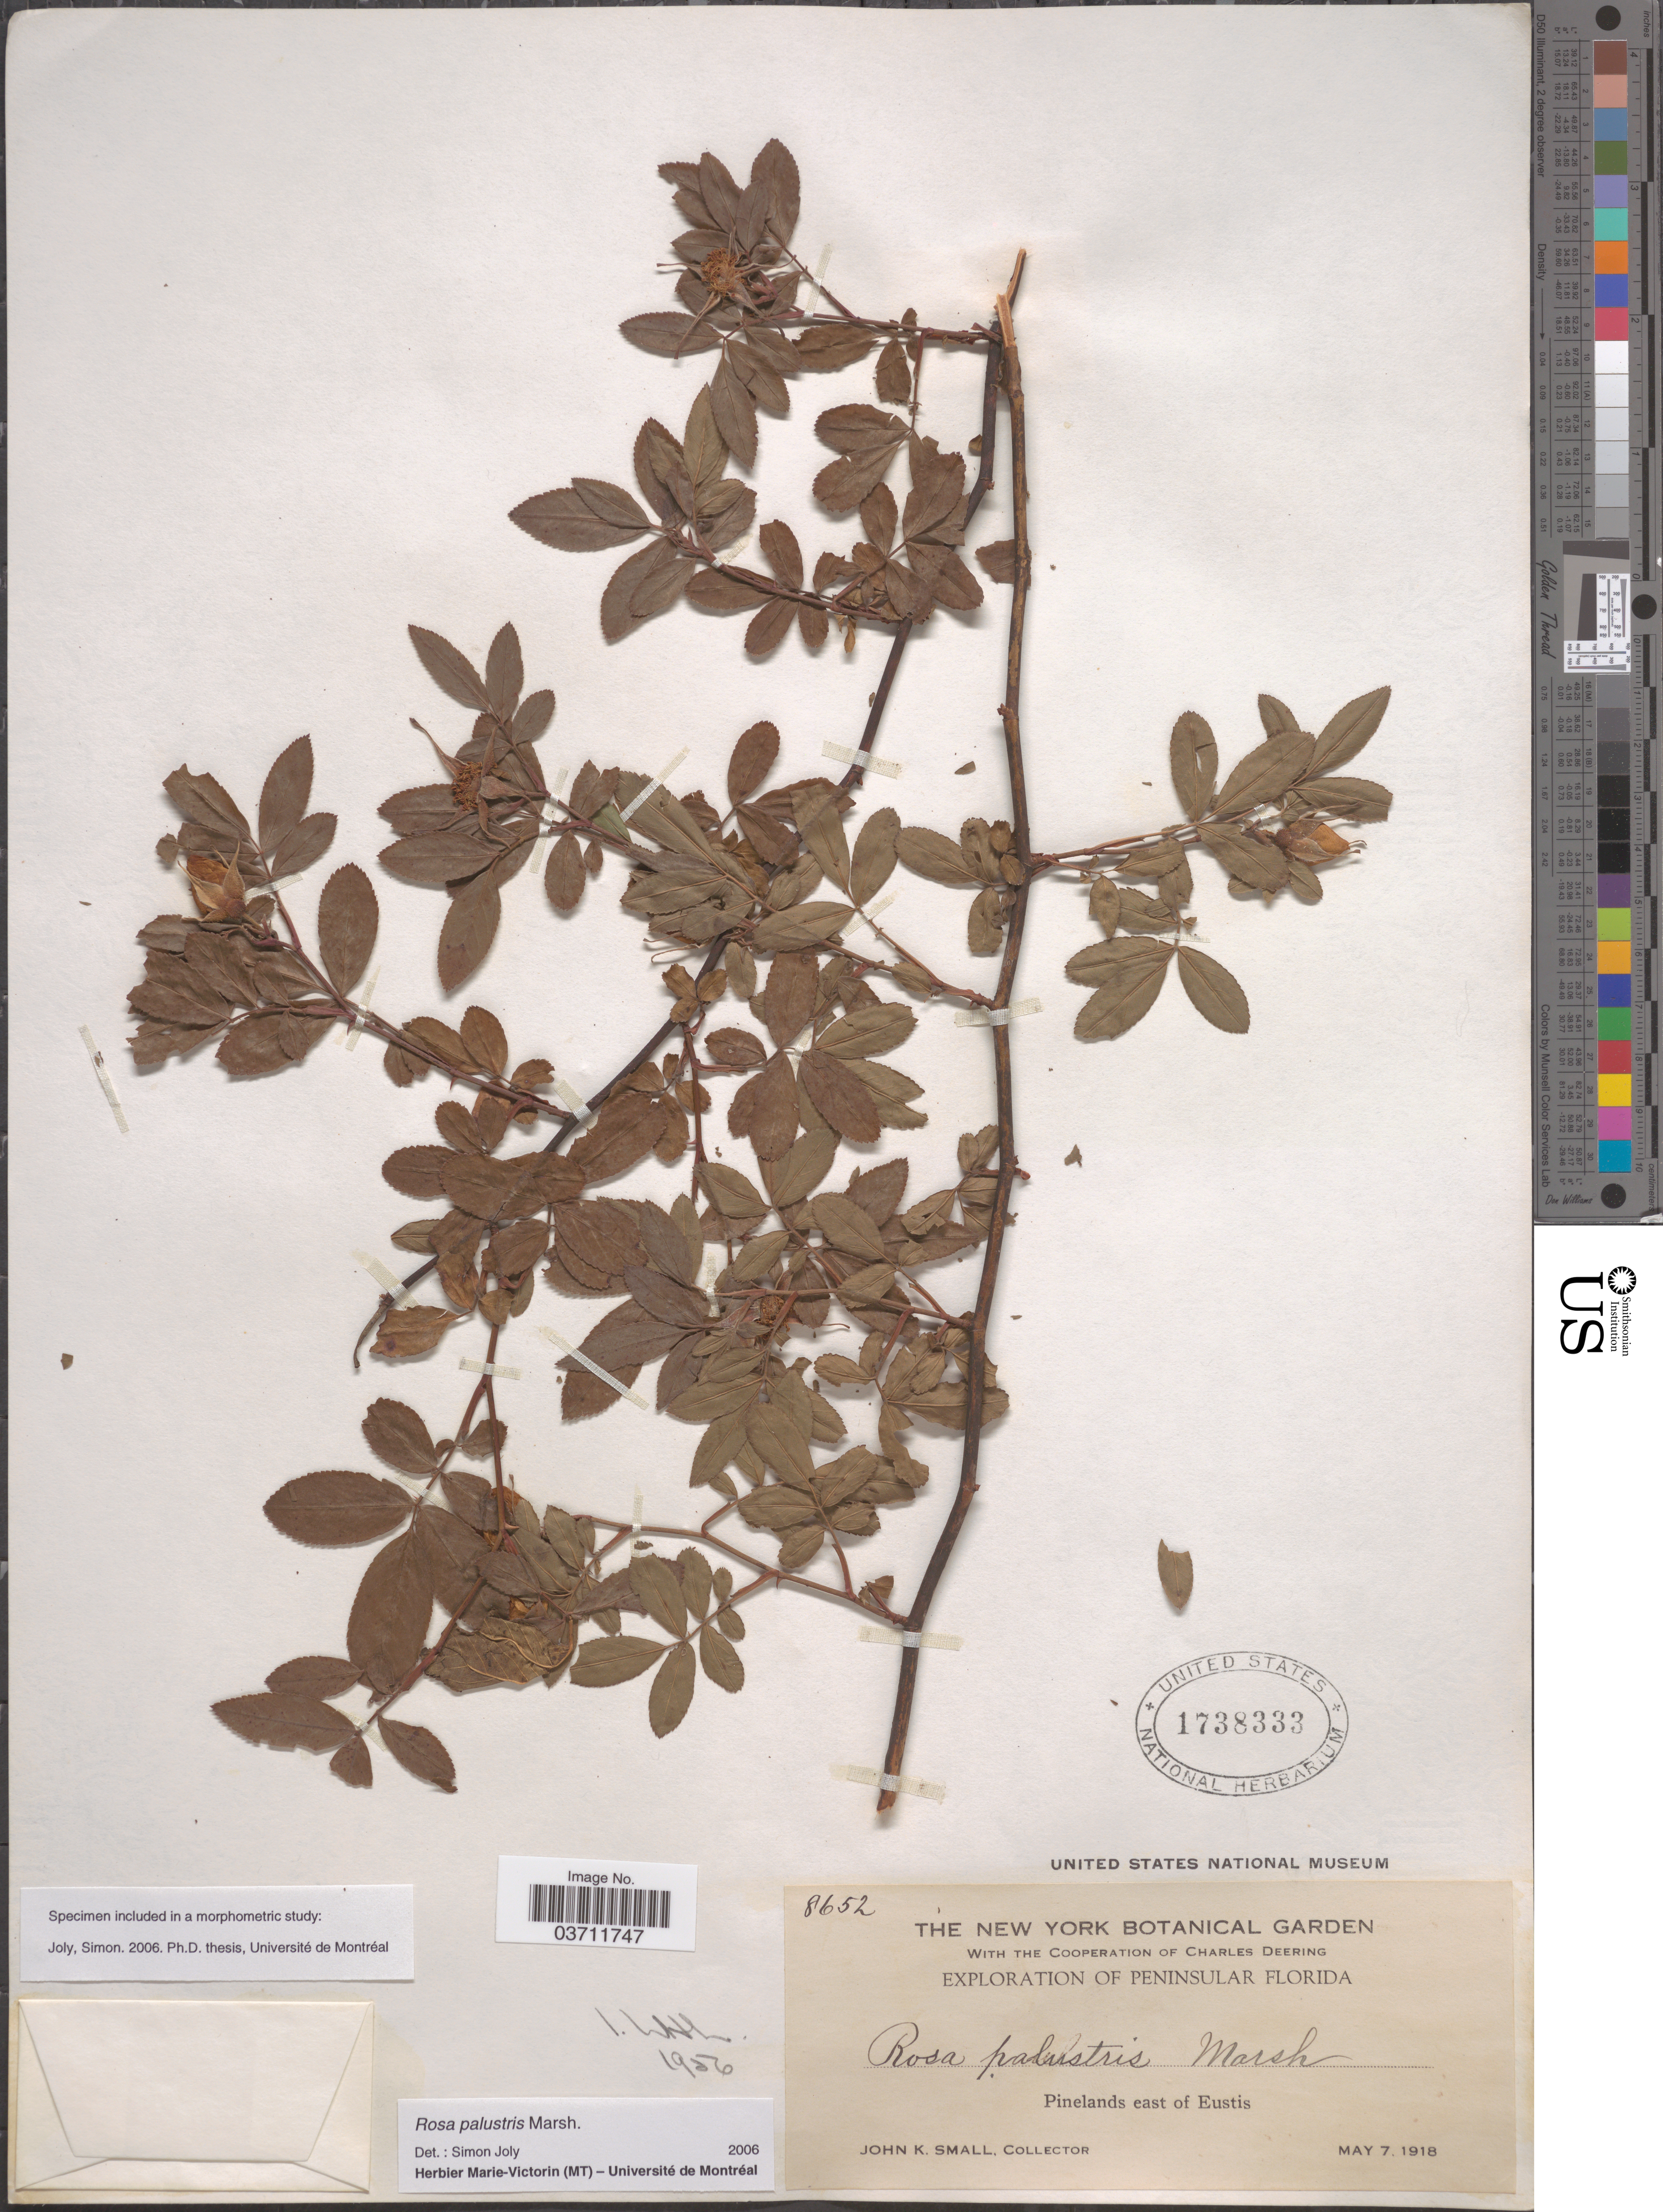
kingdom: Plantae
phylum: Tracheophyta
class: Magnoliopsida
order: Rosales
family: Rosaceae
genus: Rosa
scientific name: Rosa palustris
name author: Marshall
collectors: J. K. Small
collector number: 8652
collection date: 1918-05-07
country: United States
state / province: Florida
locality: Peninsular Florida. Pinelands east of Eustis.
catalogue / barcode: US 1738333